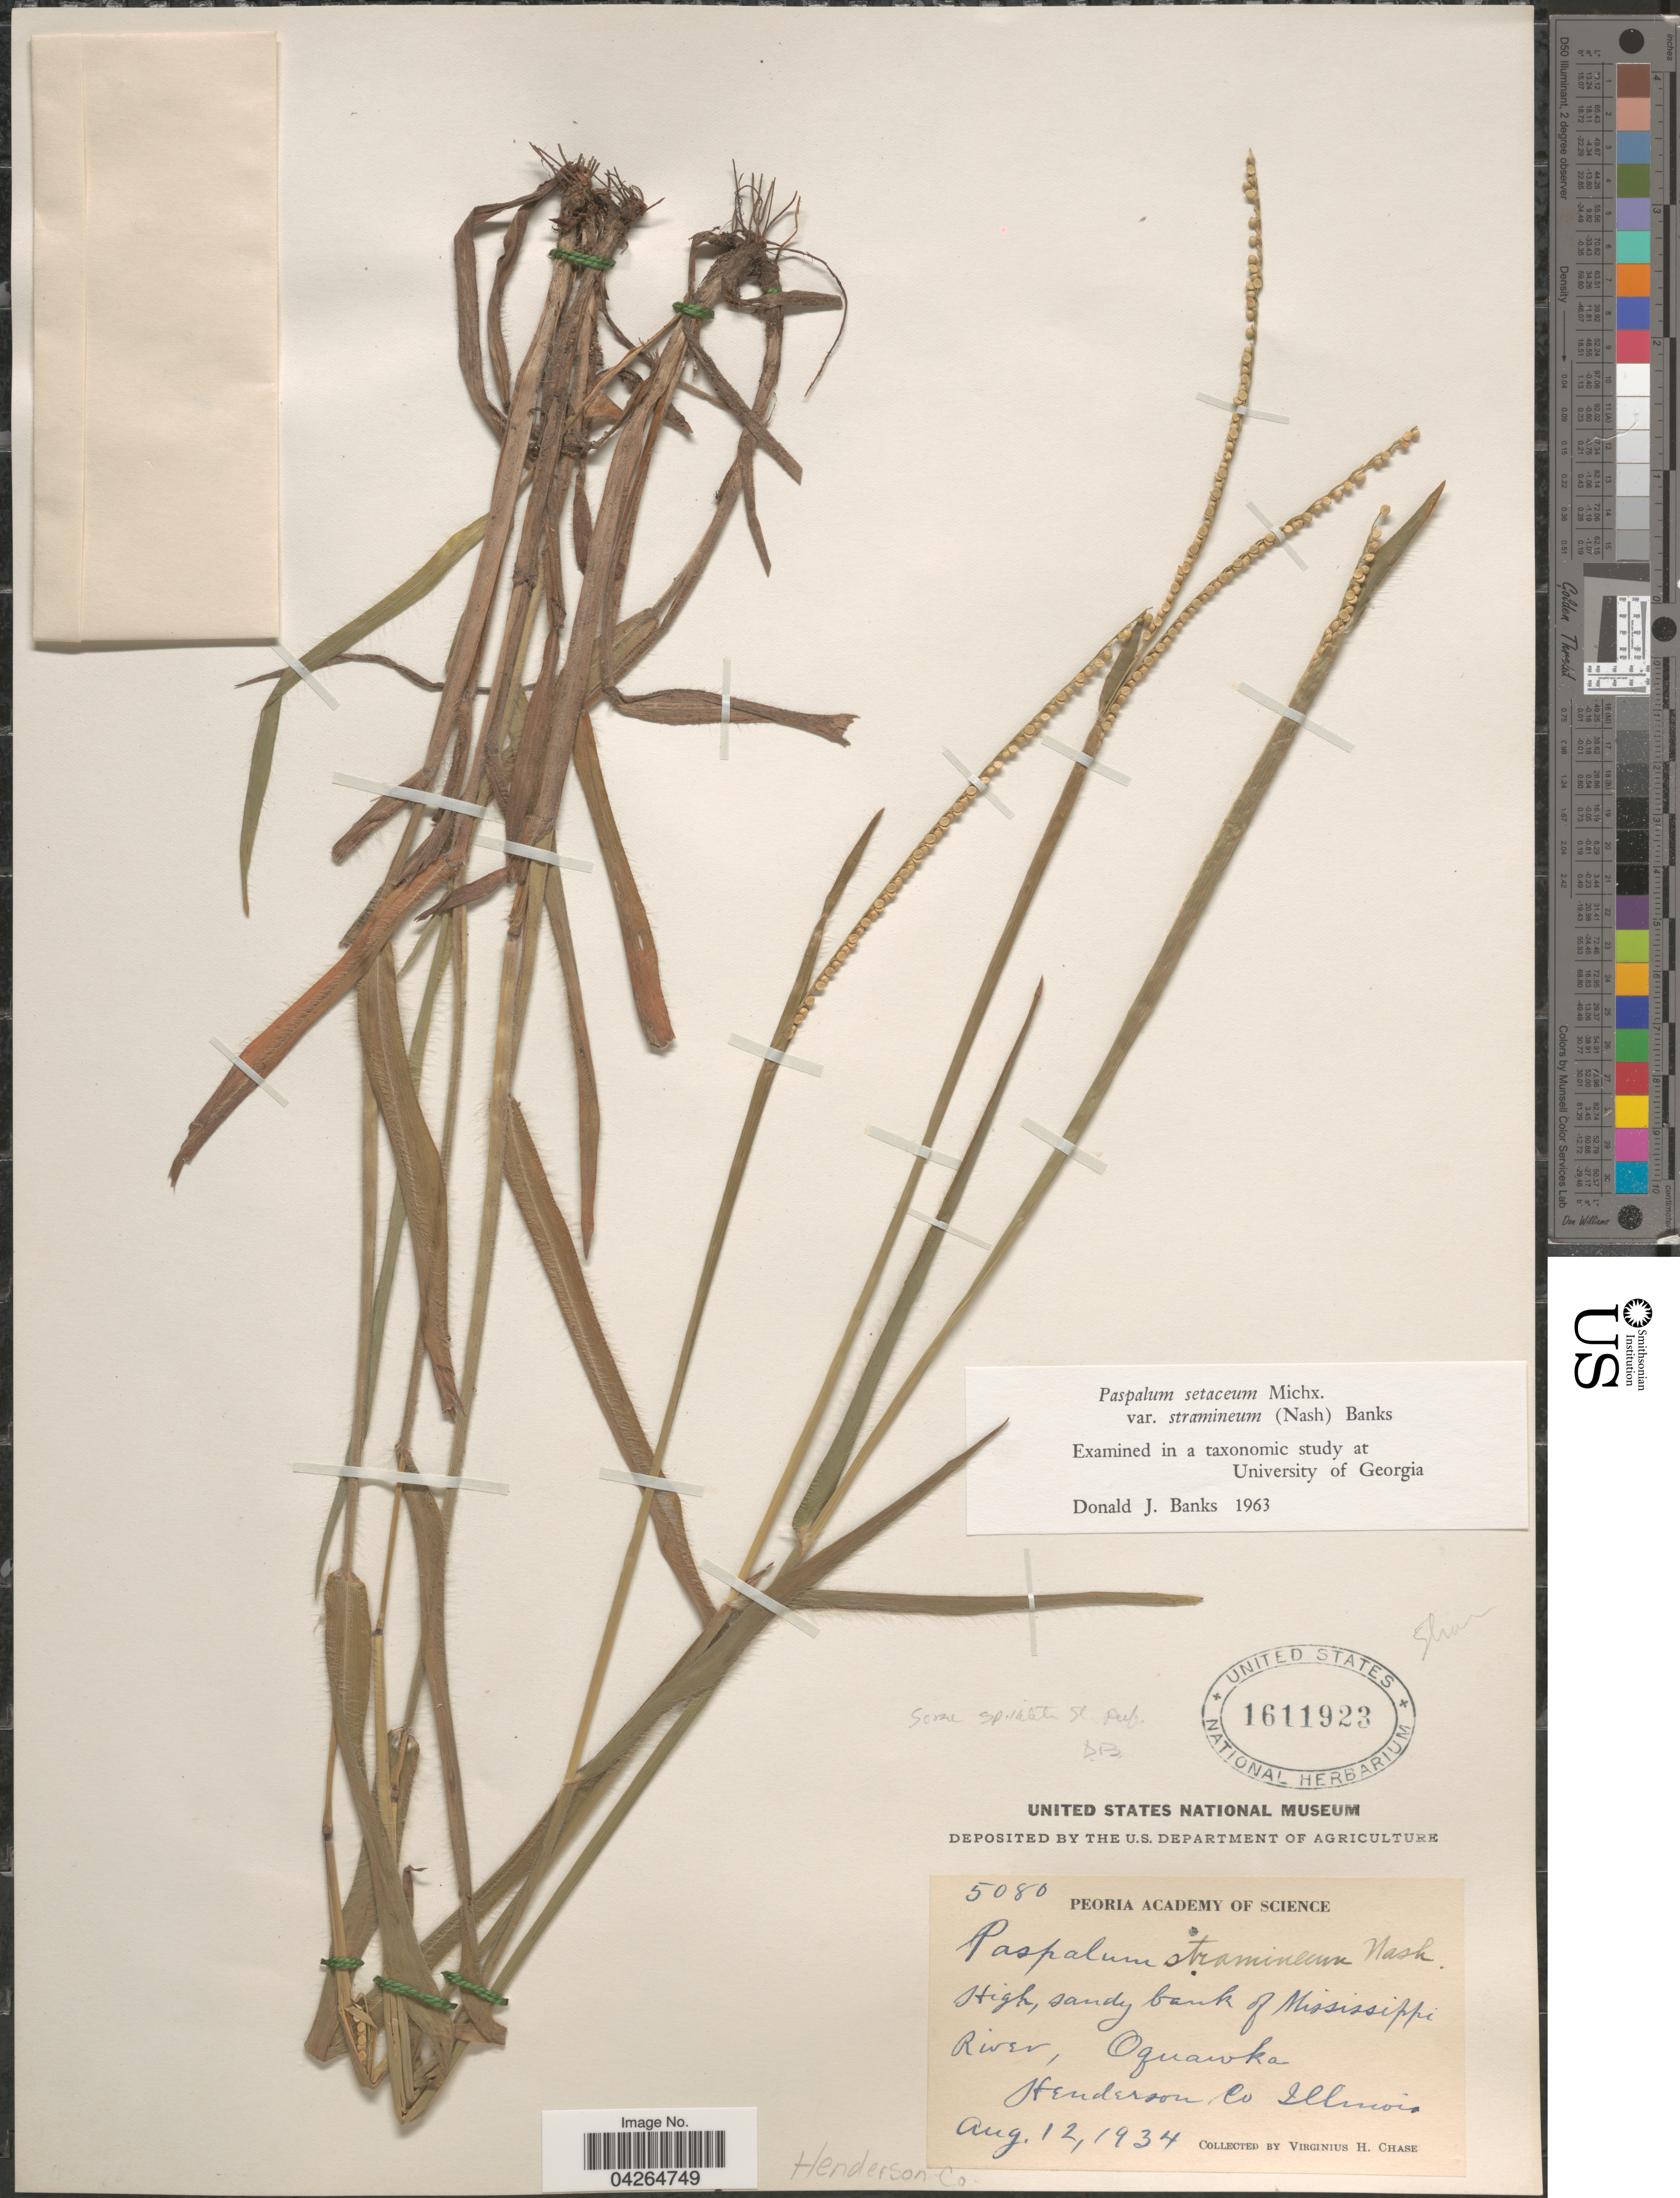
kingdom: Plantae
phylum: Tracheophyta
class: Liliopsida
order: Poales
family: Poaceae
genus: Paspalum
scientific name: Paspalum setaceum var. stramineum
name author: (Nash) D.J. Banks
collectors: V. H. Chase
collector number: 5080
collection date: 1934-08-12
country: United States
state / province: Illinois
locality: High, sandy bank of Mississippi River, Oquawka. Henderson Co.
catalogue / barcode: US 1611923